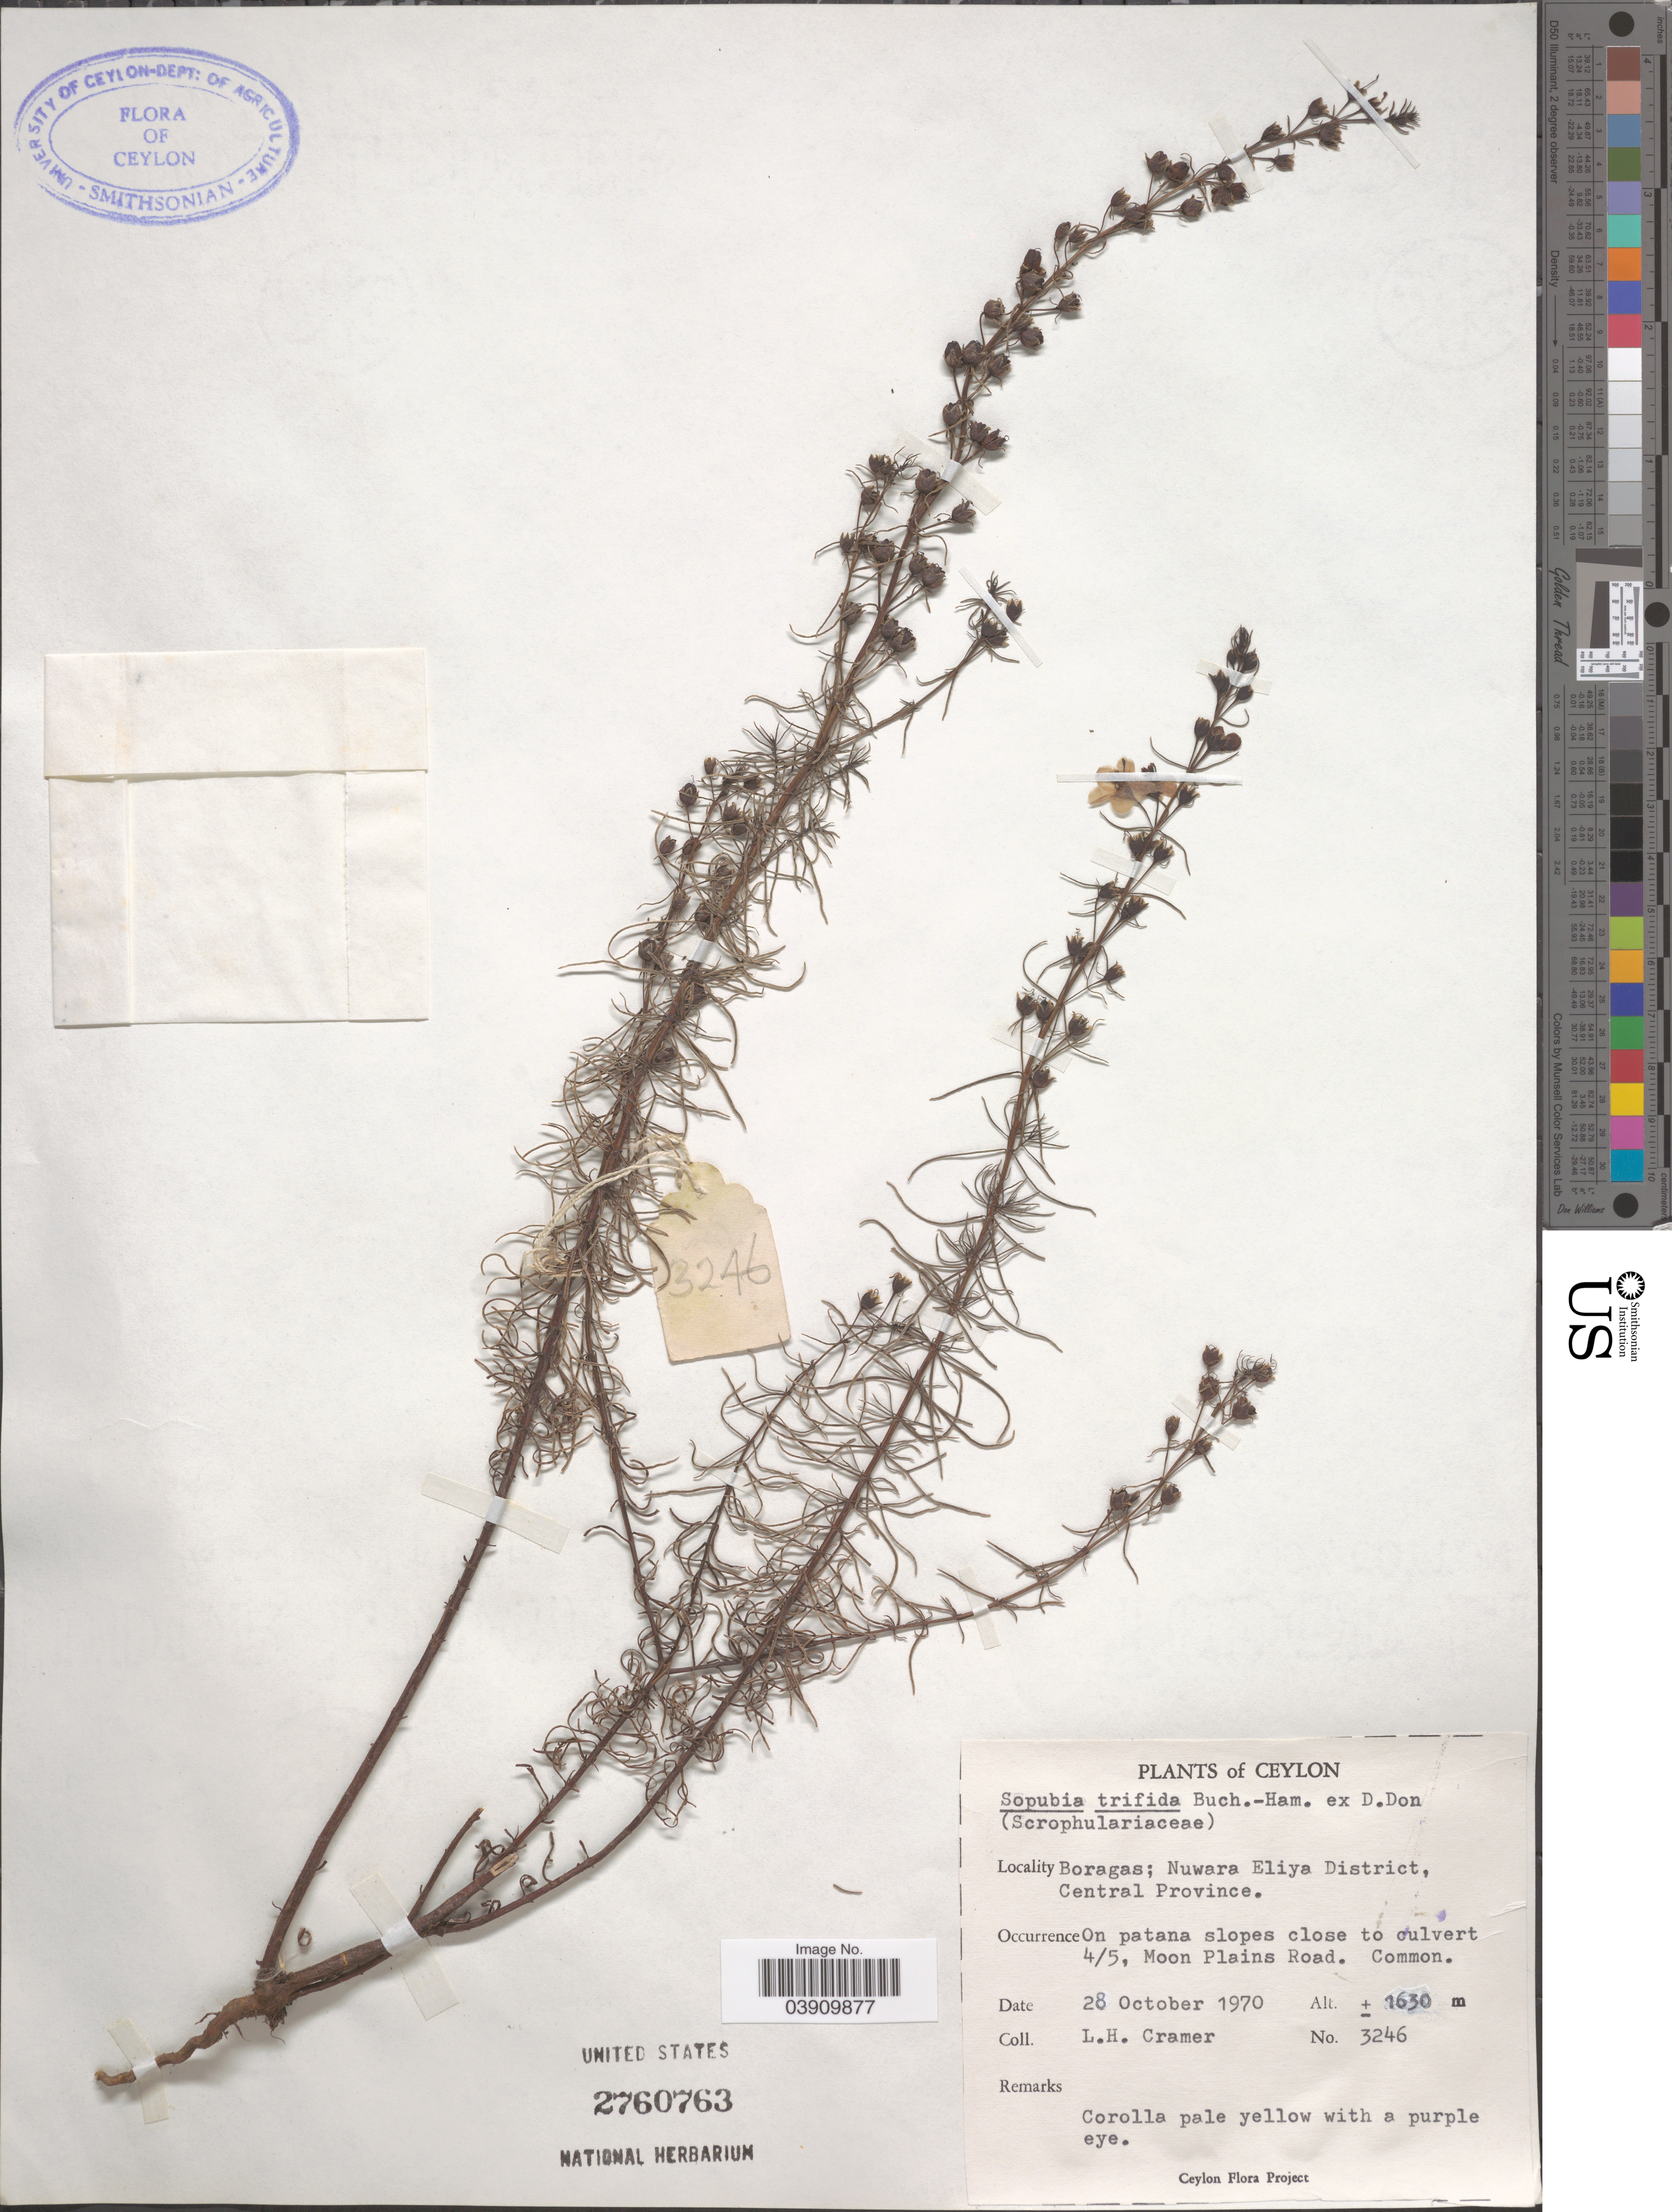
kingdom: Plantae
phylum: Tracheophyta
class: Magnoliopsida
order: Lamiales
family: Orobanchaceae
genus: Sopubia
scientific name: Sopubia trifida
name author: Buch.-Ham. ex D. Don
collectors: L. H. Cramer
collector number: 3246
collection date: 1970-10-28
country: Sri Lanka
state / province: Central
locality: Ceylon. Boragas; Nuwara Eliya District. On patana slopes close to culvert 4/5, Moon Plains Road.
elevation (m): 1630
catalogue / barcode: US 2760763